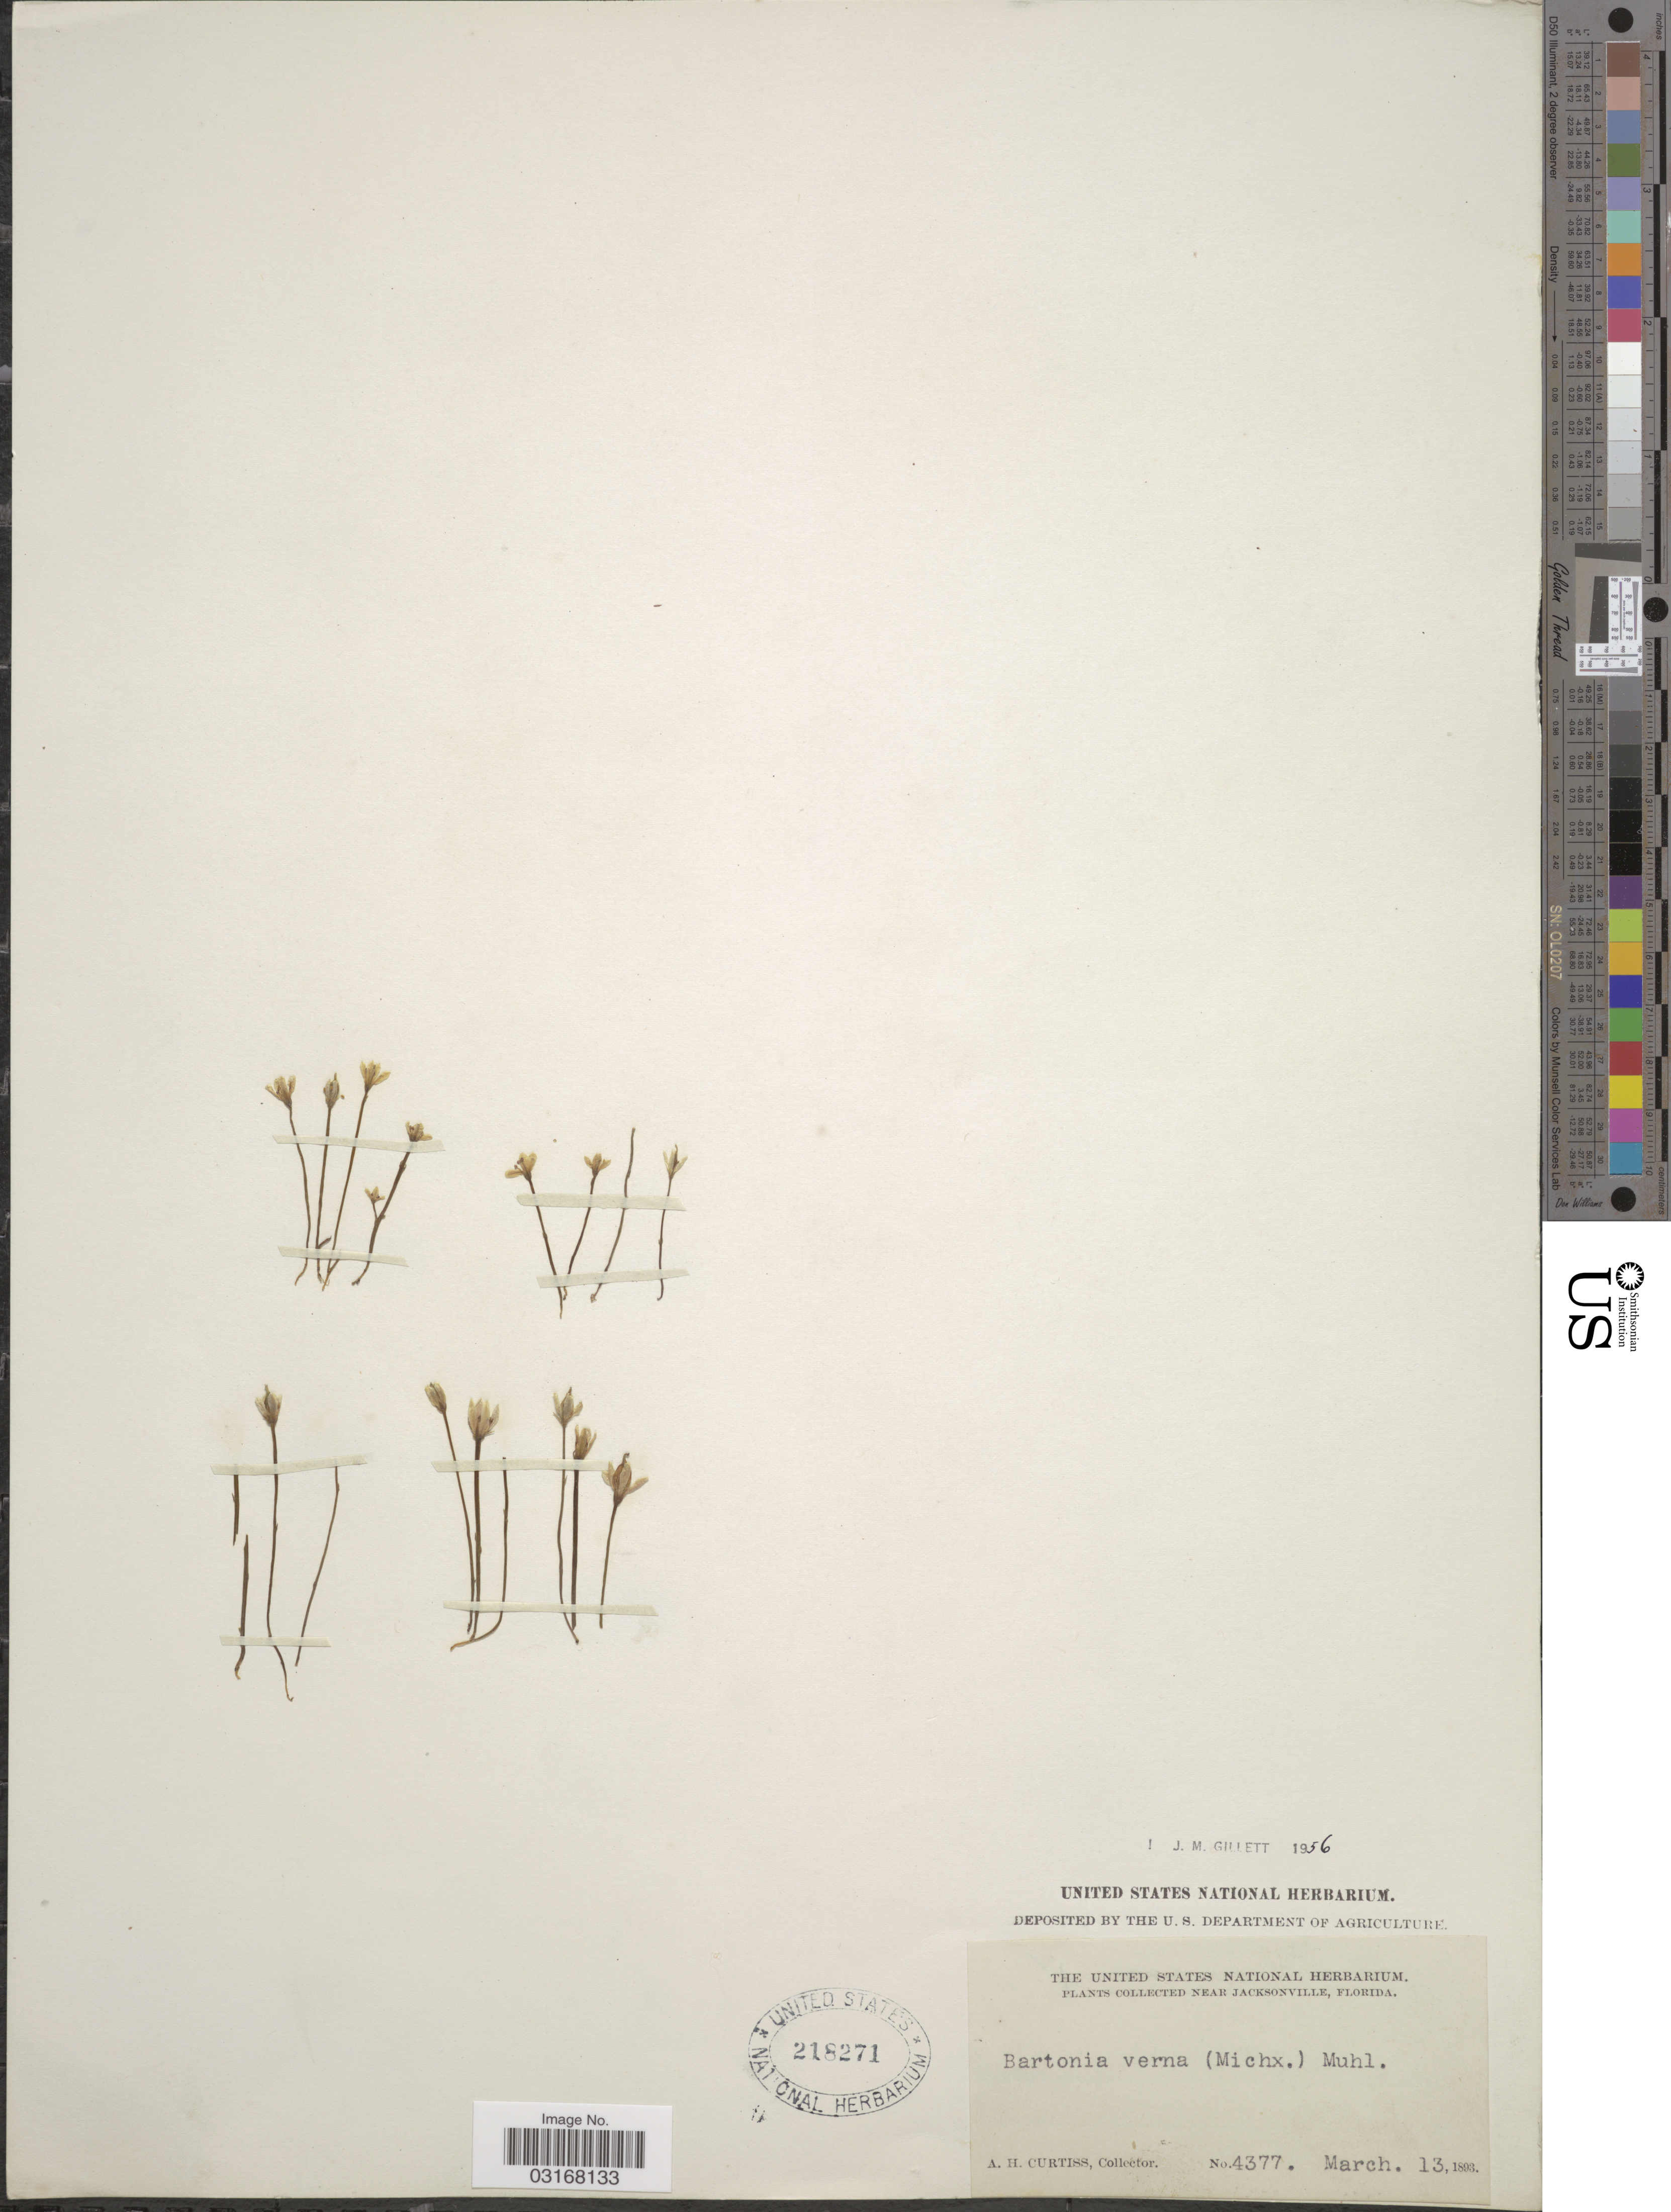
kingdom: Plantae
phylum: Tracheophyta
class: Magnoliopsida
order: Gentianales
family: Gentianaceae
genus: Bartonia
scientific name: Bartonia verna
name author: Muhl. ex A. Gray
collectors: A. H. Curtiss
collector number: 4377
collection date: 1893-03-13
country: United States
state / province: Florida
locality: Near Jacksonville.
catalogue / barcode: US 218271